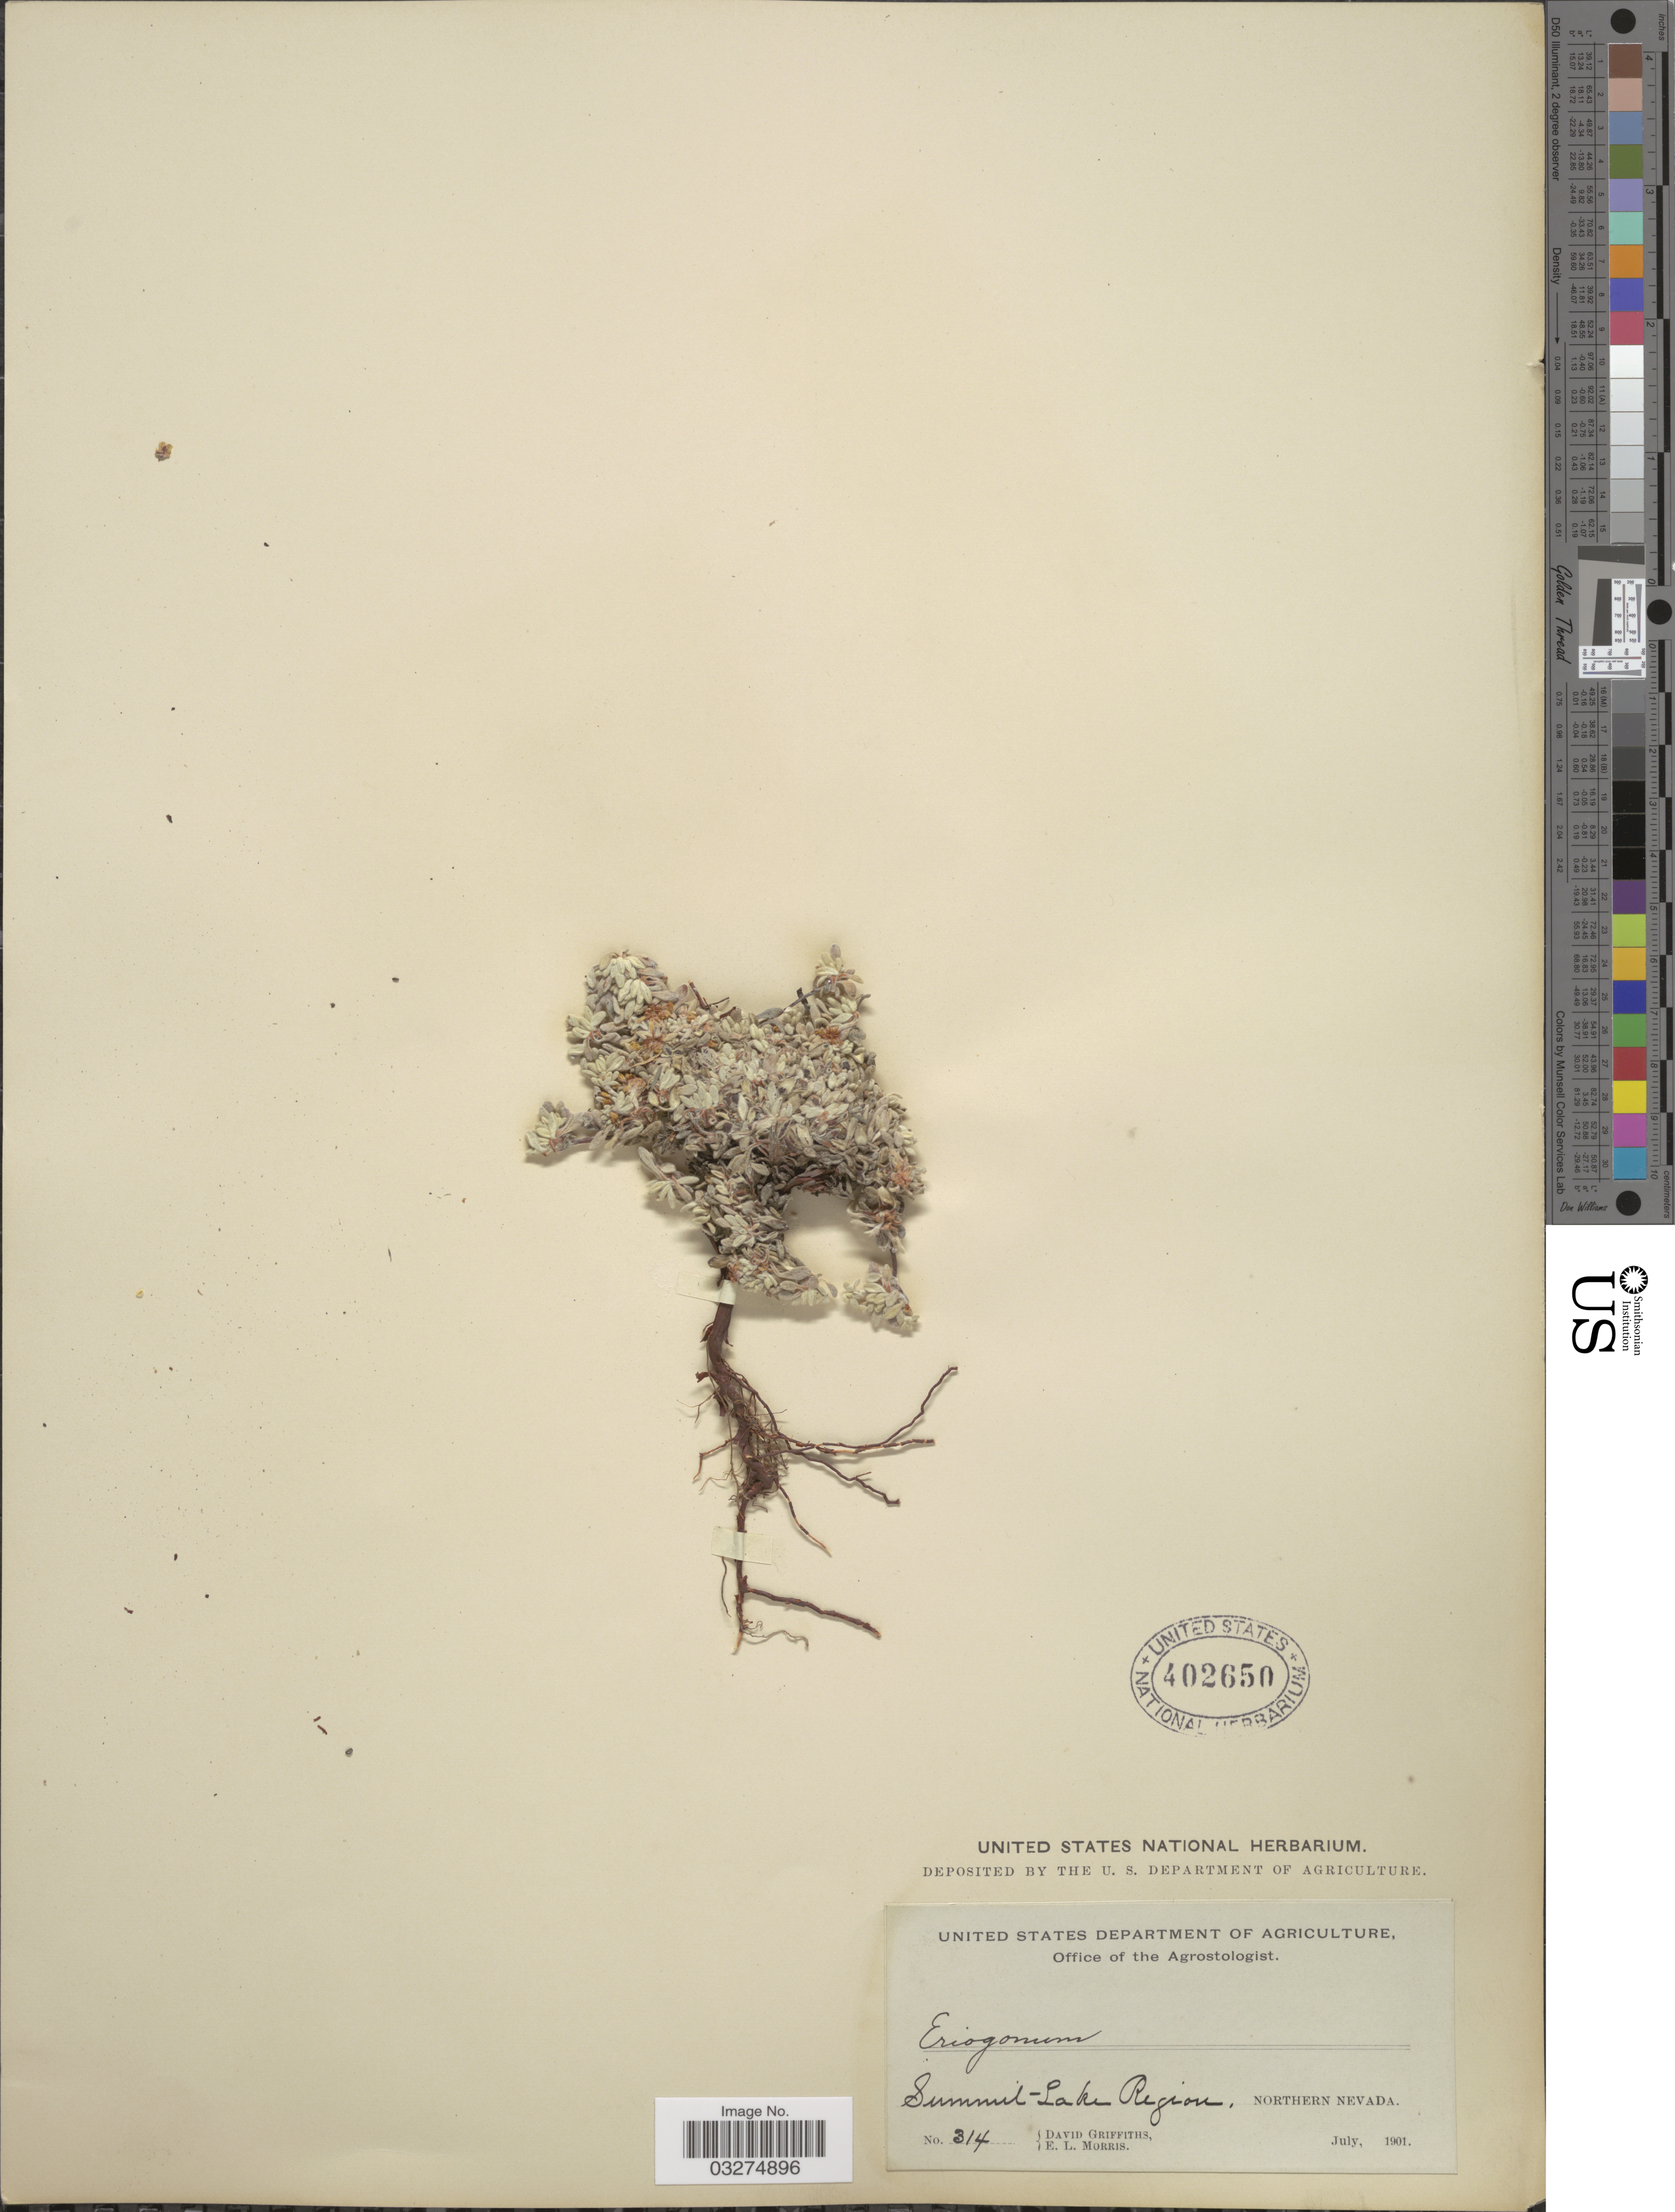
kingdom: Plantae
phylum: Tracheophyta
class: Magnoliopsida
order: Caryophyllales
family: Polygonaceae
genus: Eriogonum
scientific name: Eriogonum caespitosum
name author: Nutt.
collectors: D. Griffiths & E. Morris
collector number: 314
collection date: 1901-07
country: United States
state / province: Nevada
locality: Summit Lake Region, Northern Nevada.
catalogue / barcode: US 402650